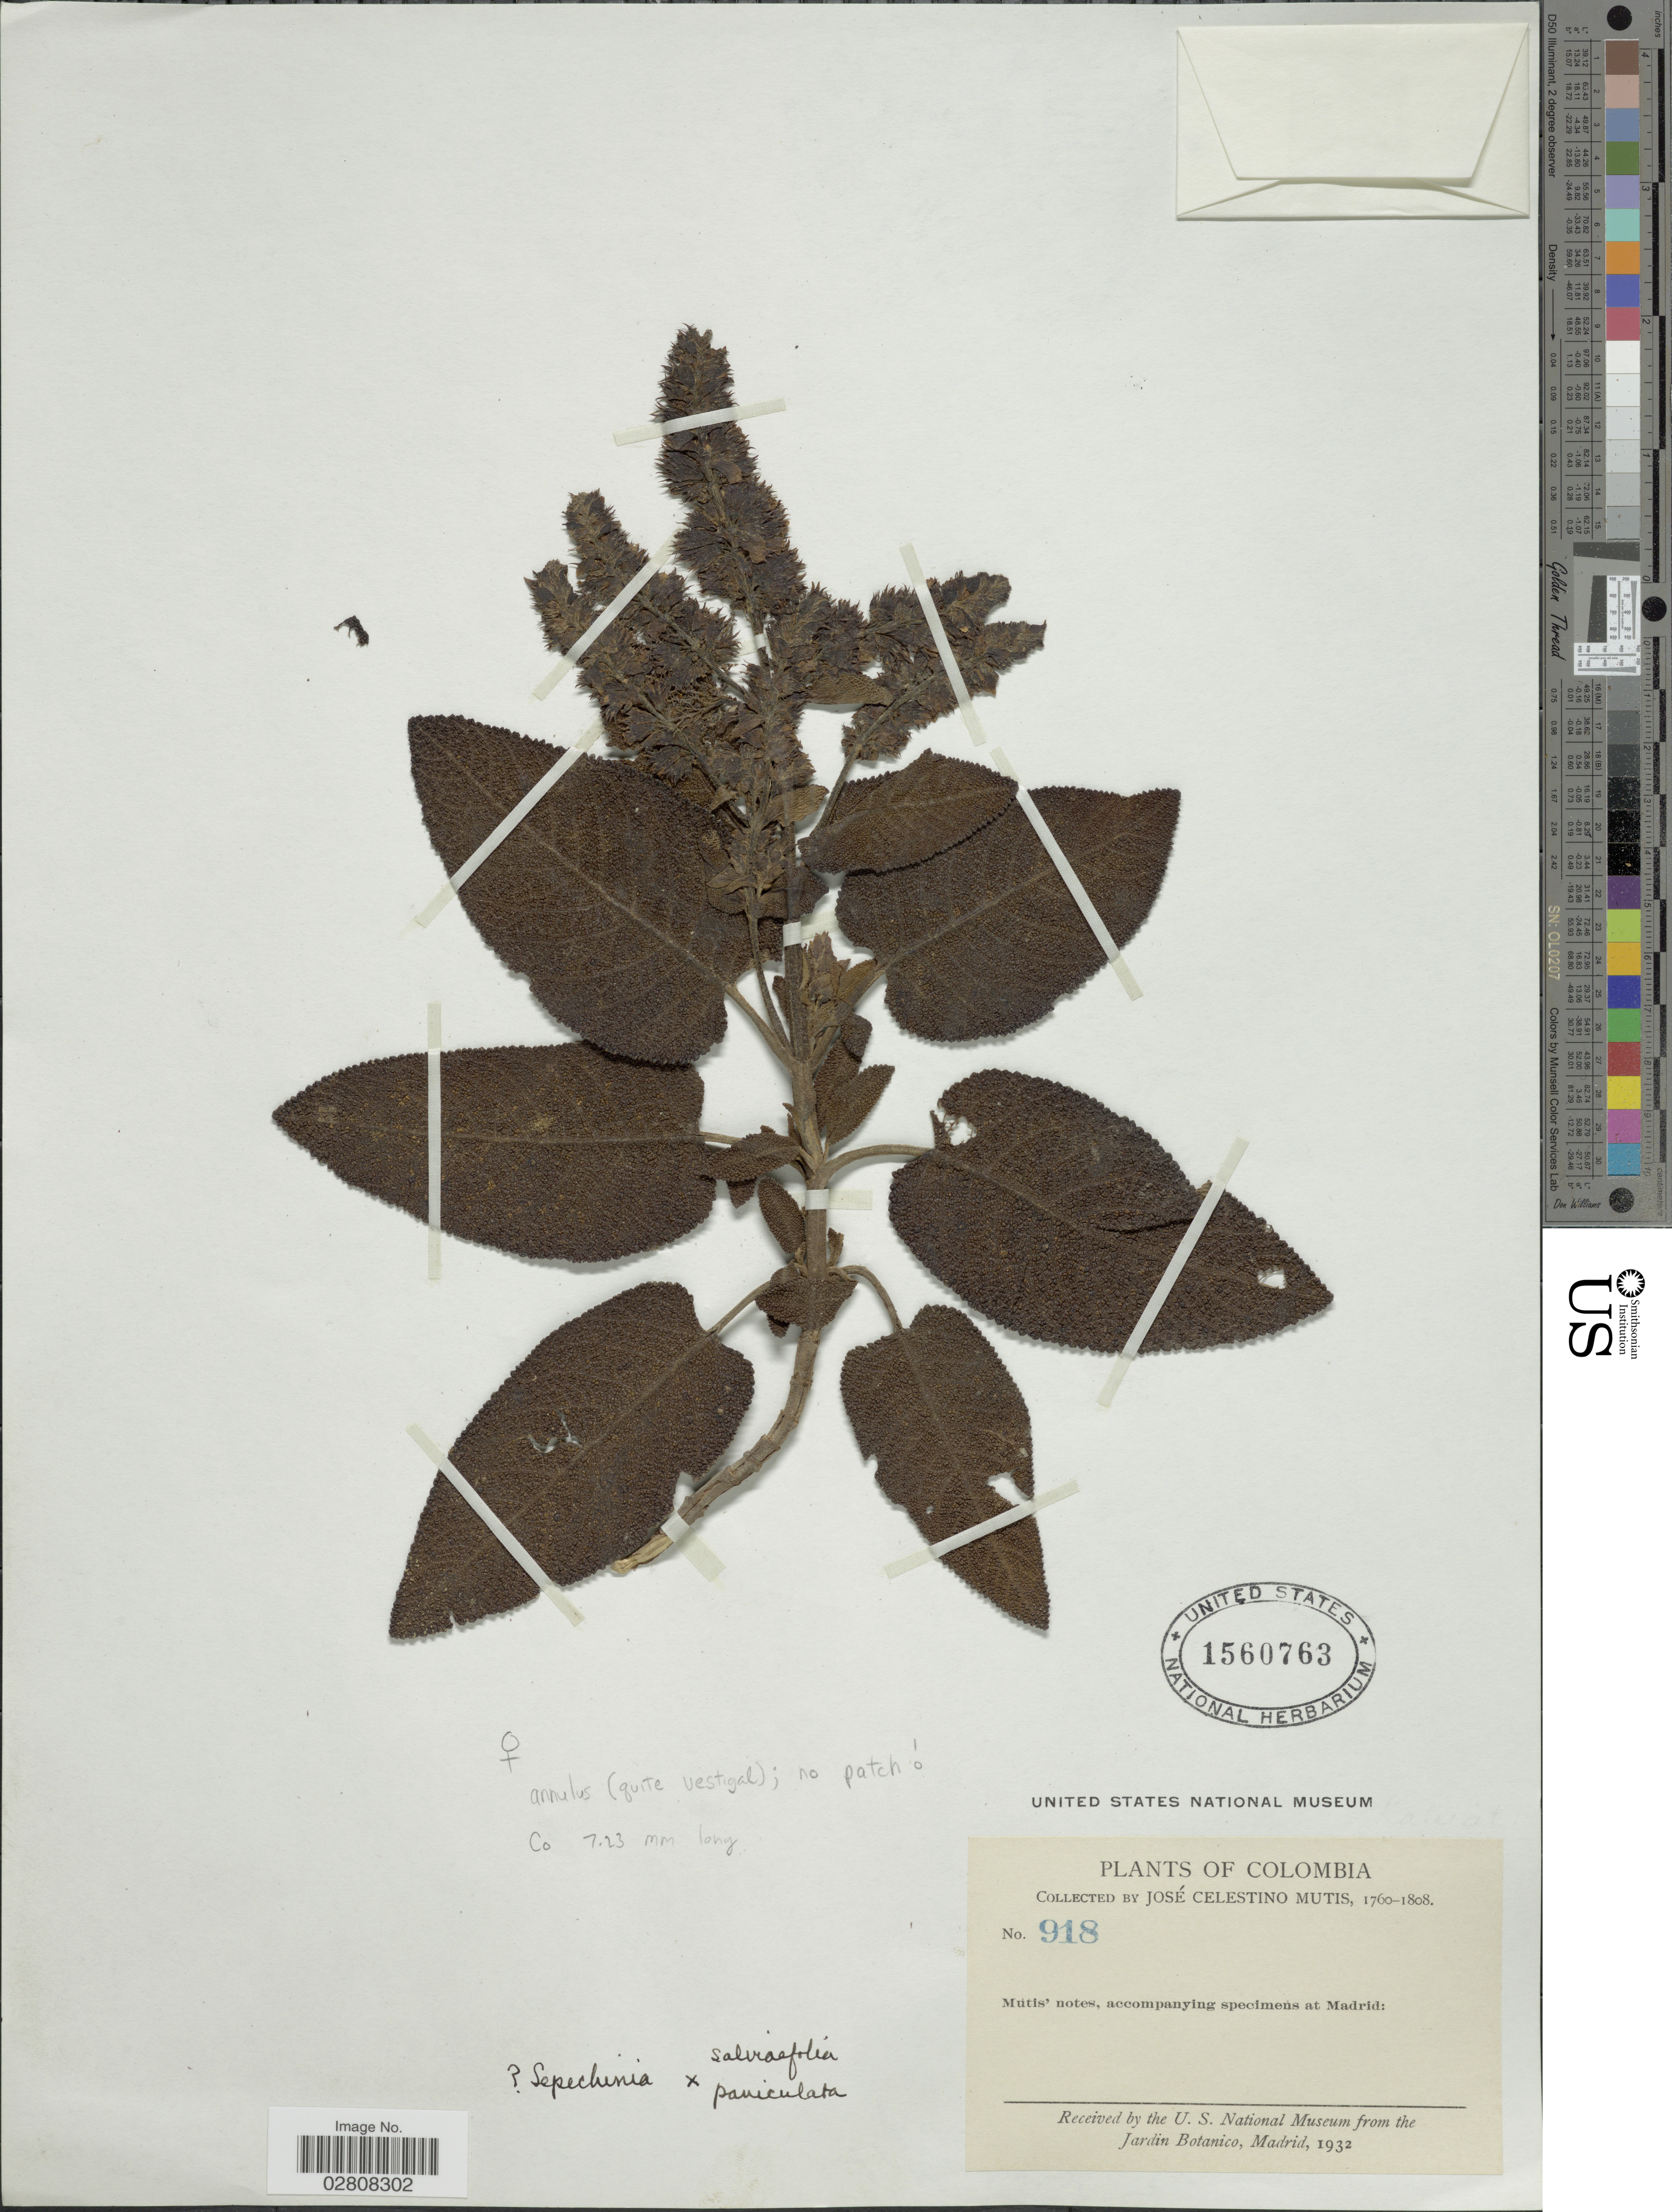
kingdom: Plantae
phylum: Tracheophyta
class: Magnoliopsida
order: Lamiales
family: Lamiaceae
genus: Lepechinia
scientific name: Lepechinia salviifolia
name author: (Kunth) Epling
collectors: J. C. B. Mutis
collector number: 918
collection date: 1760/1808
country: Colombia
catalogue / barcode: US 1560763